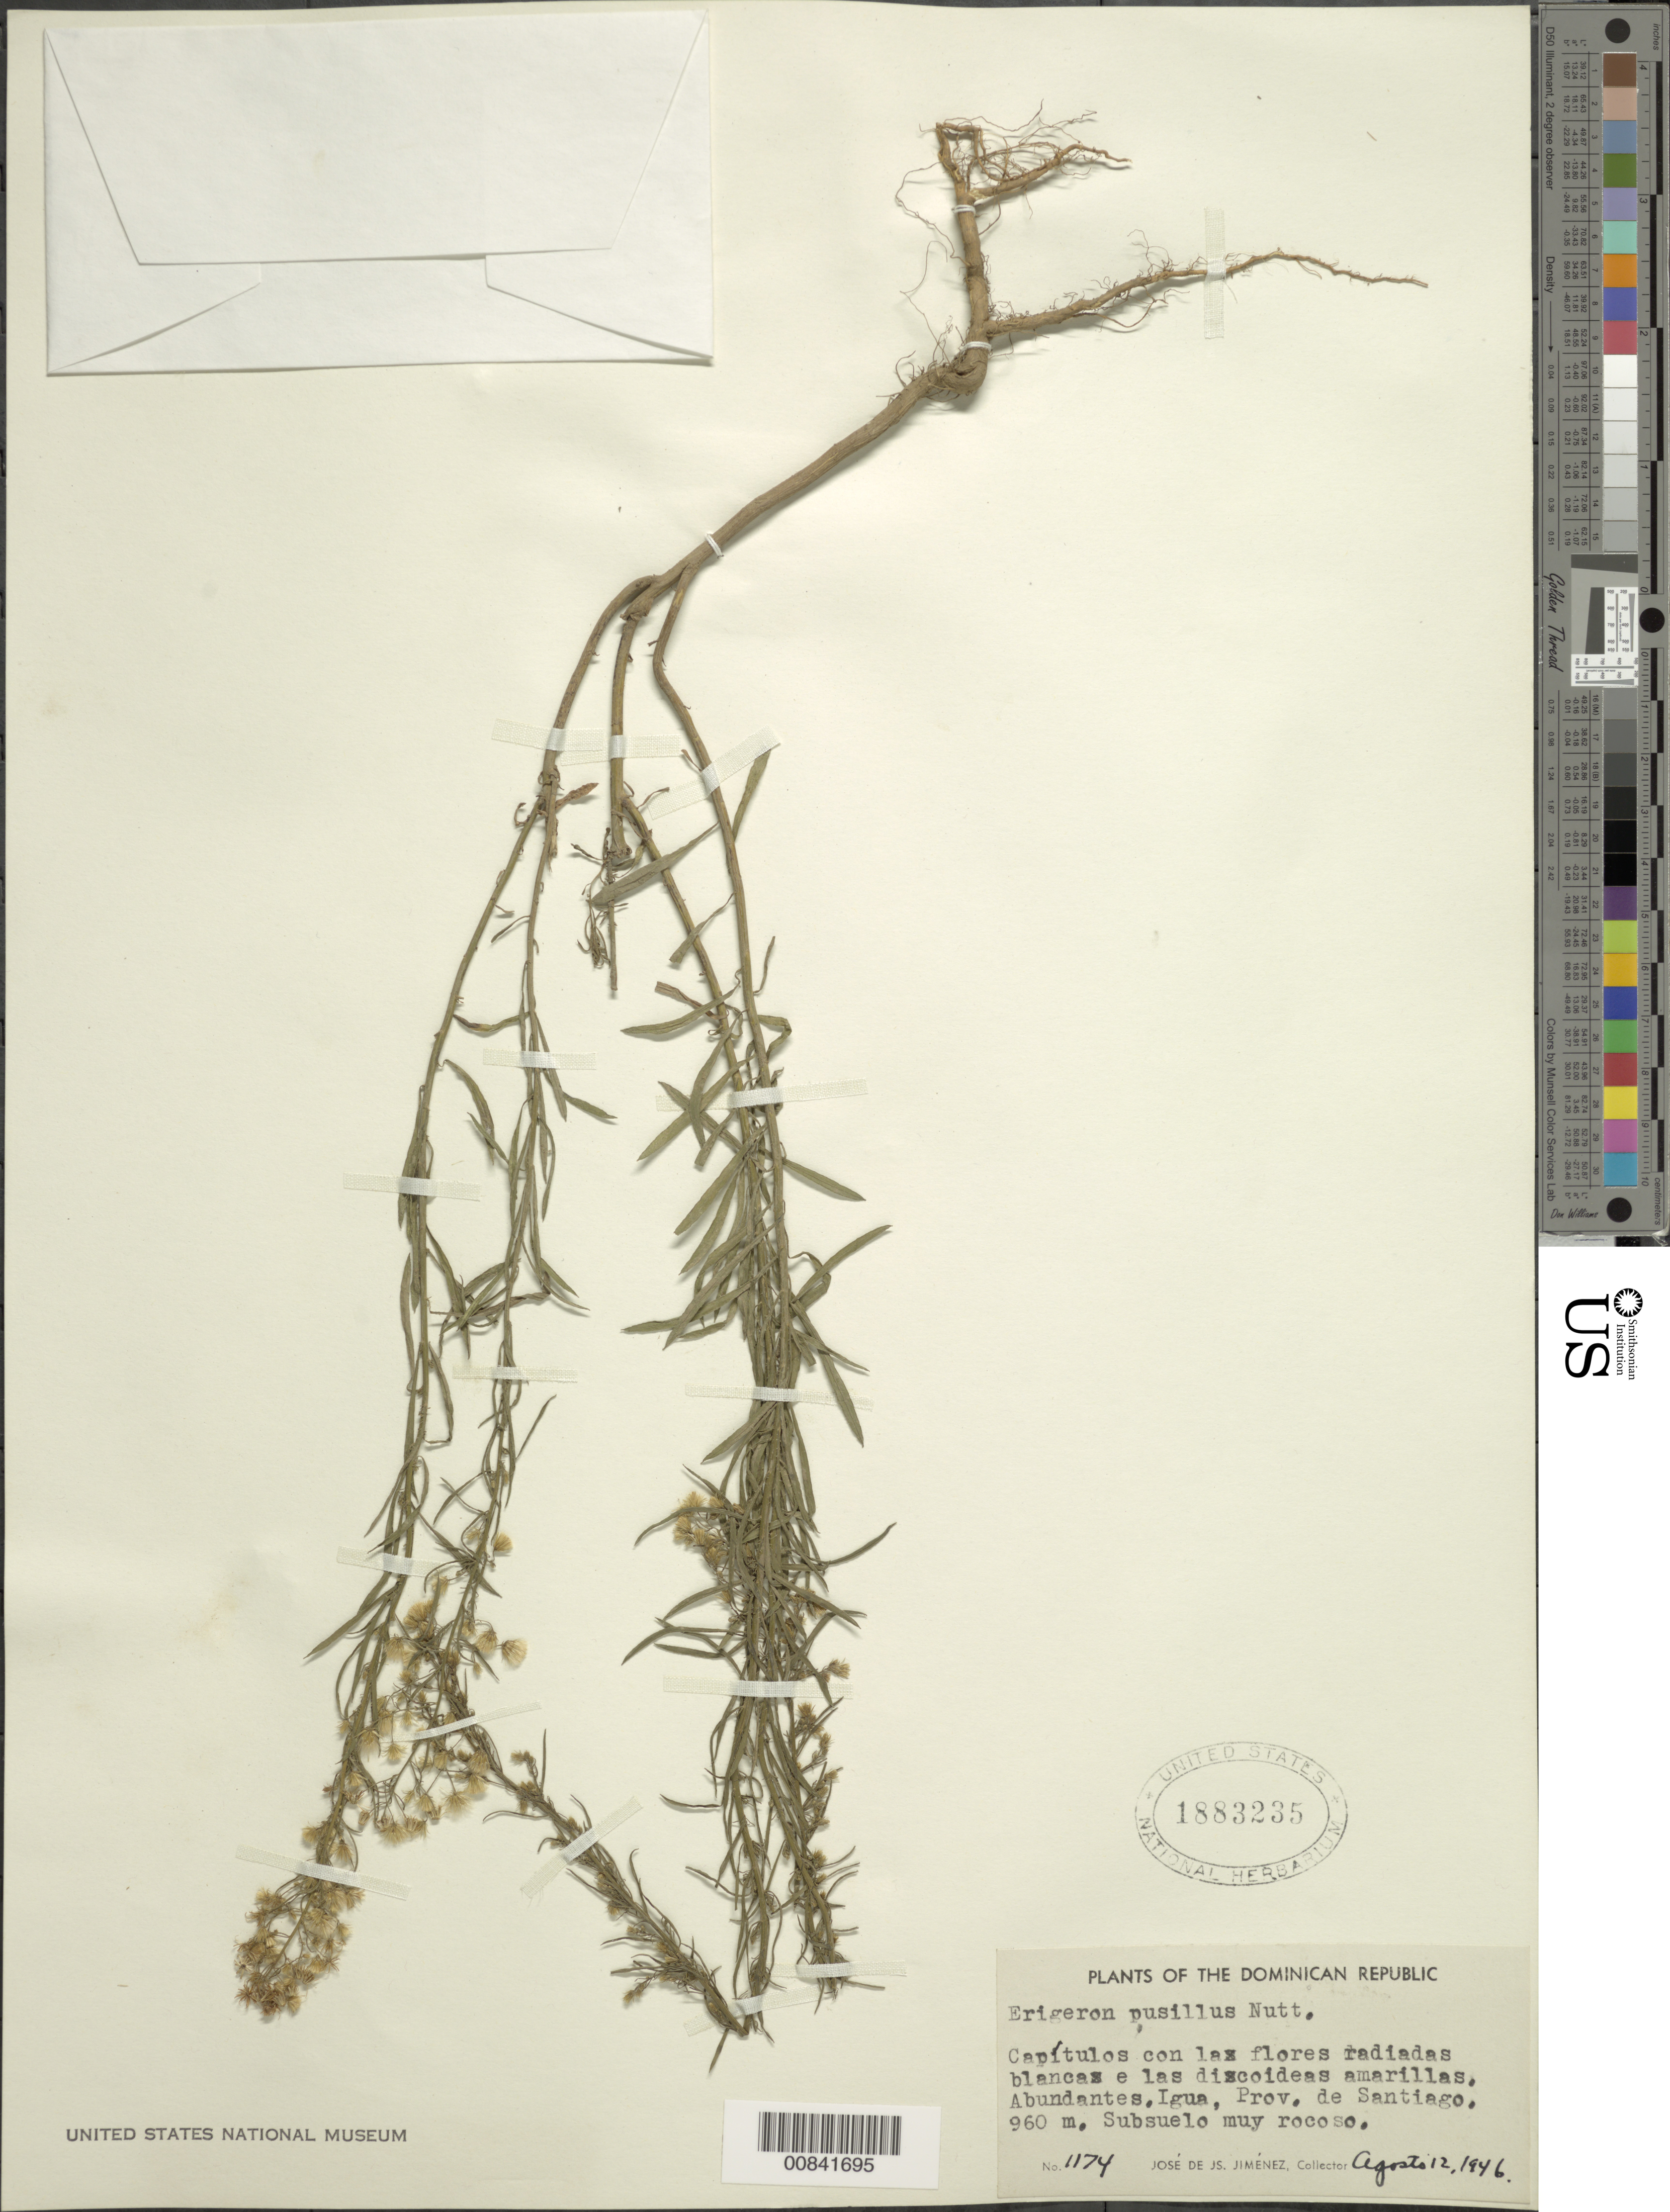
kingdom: Plantae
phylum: Tracheophyta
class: Magnoliopsida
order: Asterales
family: Asteraceae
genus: Conyza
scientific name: Conyza canadensis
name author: (L.) Cronq.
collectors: J. J. Jiménez Almonte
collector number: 1174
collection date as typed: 12 Aug 1946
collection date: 1946-08-12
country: Dominican Republic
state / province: Santiago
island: Hispaniola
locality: Igua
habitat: Subsuelo muy rocoso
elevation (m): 960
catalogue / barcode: US 1883235